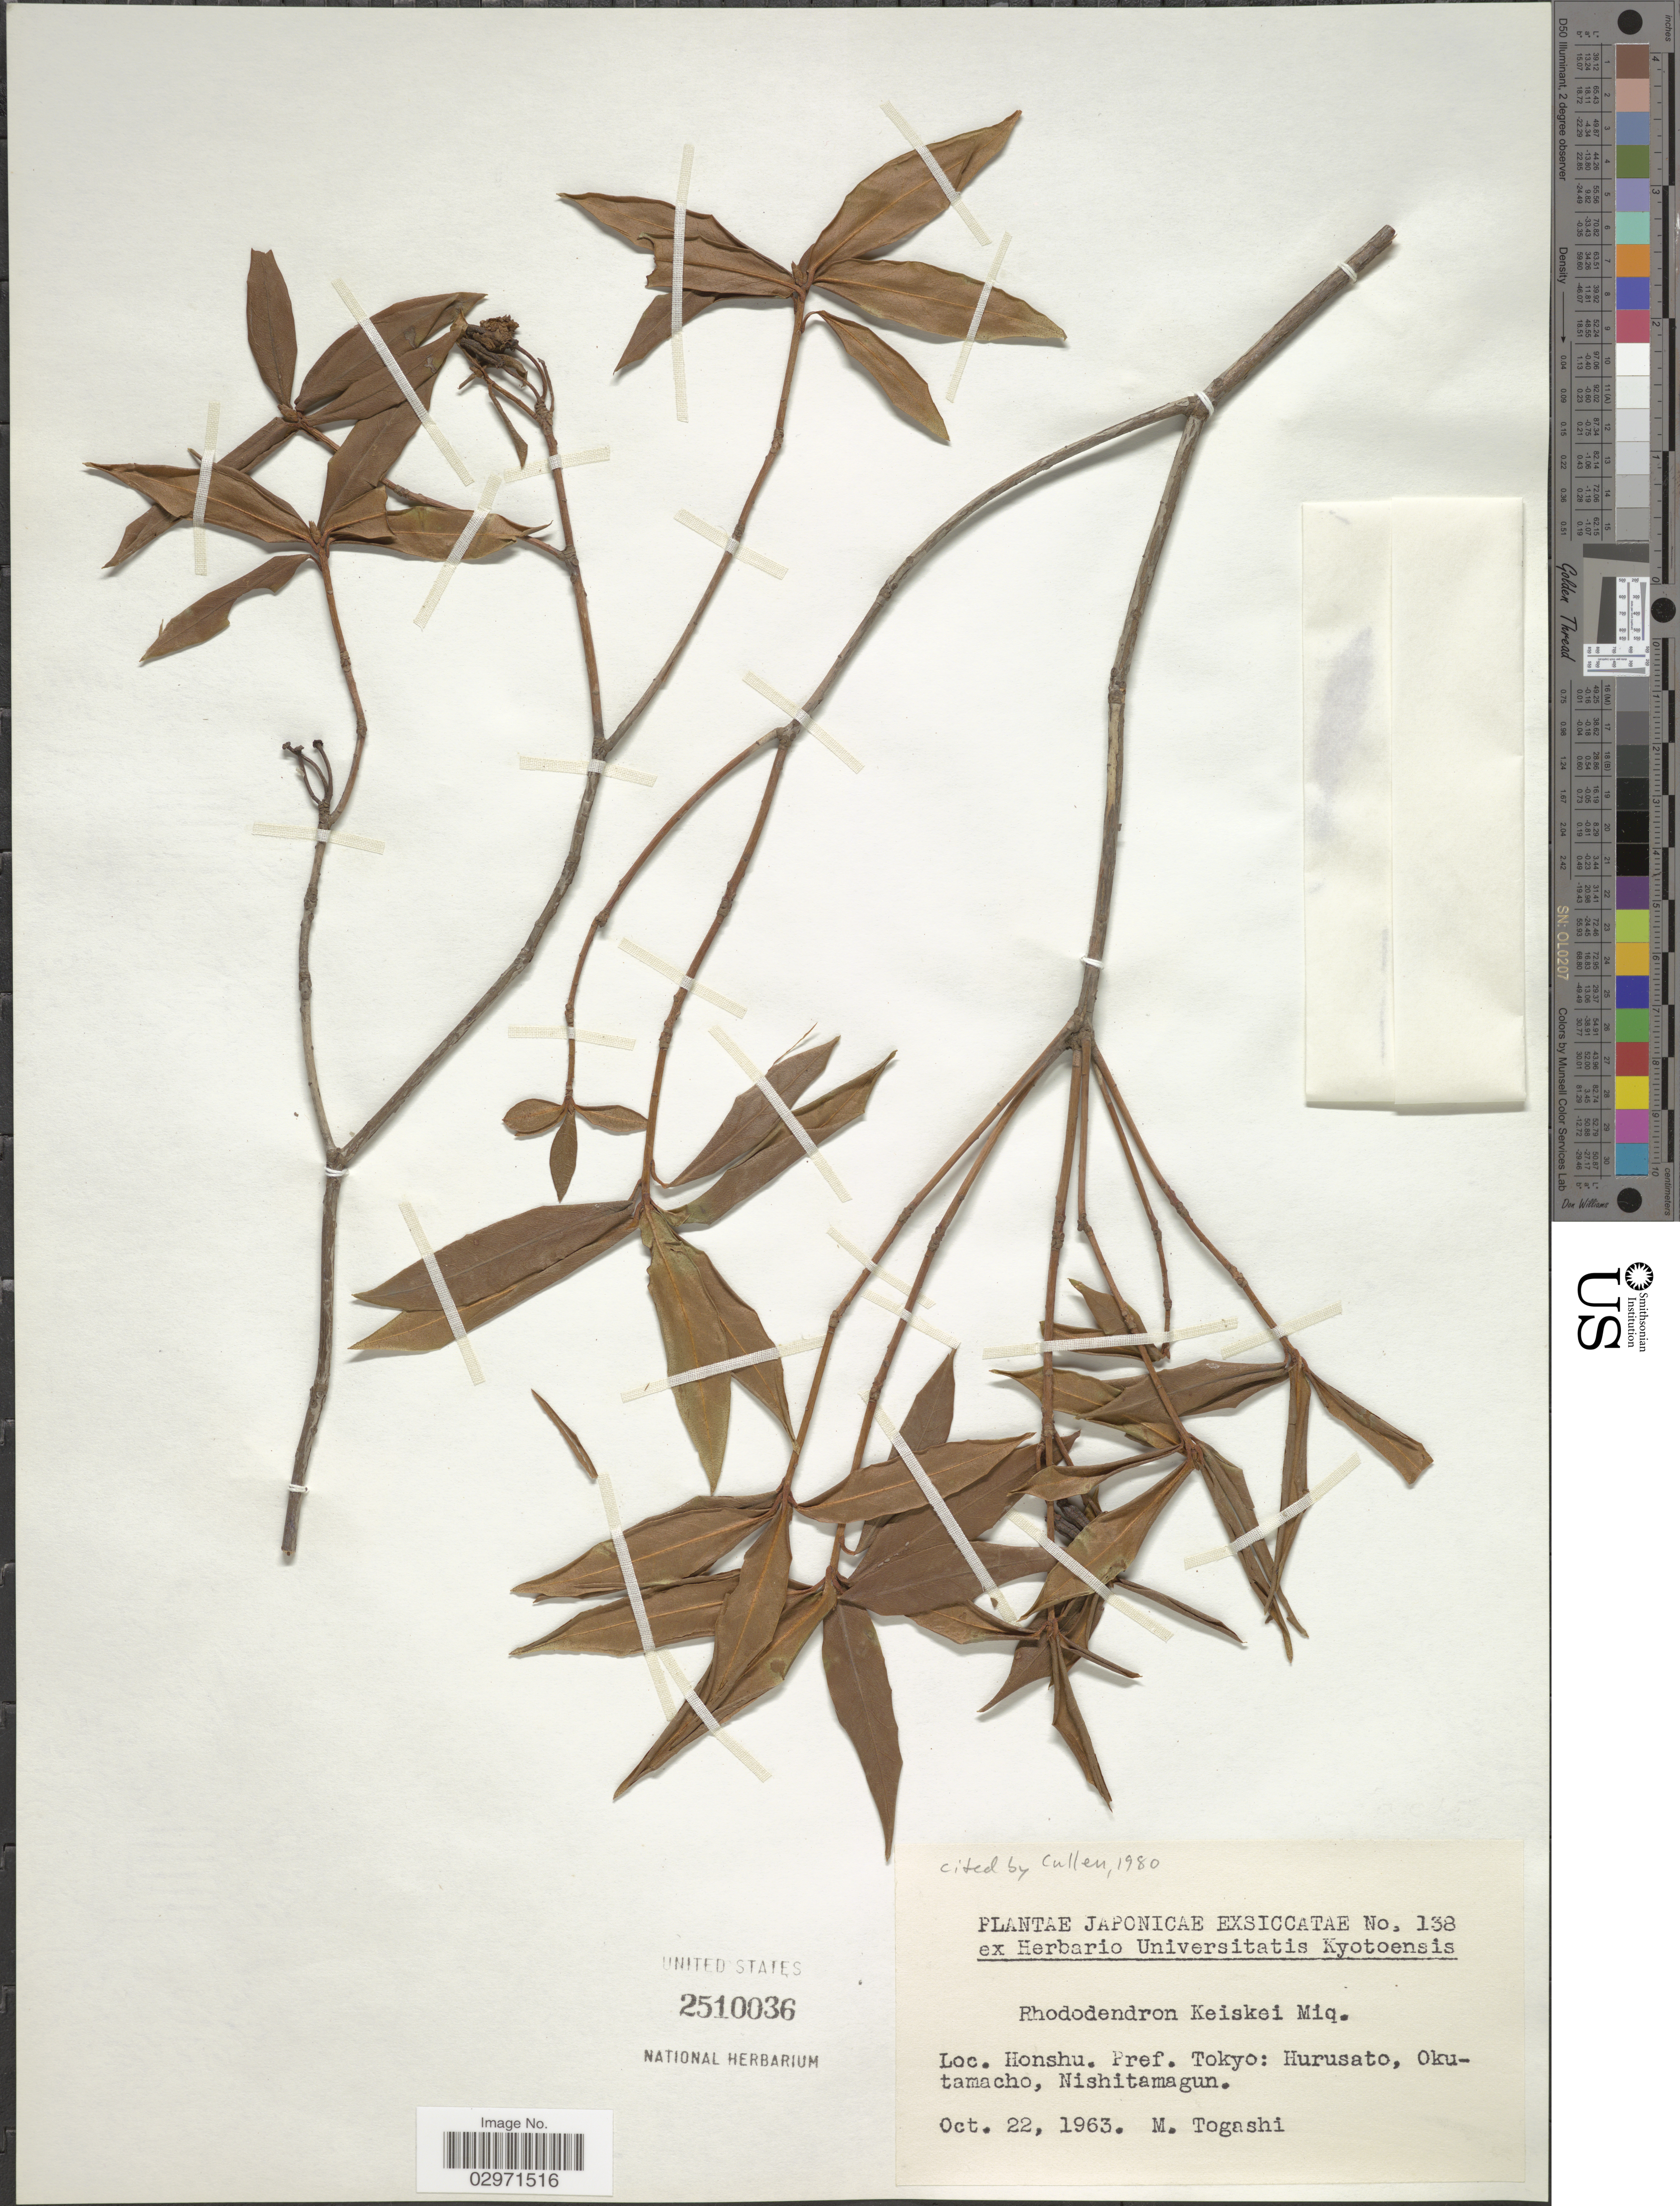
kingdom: Plantae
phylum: Tracheophyta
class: Magnoliopsida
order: Ericales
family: Ericaceae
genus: Rhododendron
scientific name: Rhododendron keiskei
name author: Miq.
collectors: M. Togashi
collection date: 1963-10-22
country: Japan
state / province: Tokyo, Federal City of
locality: Honshu. Pref. Tokyo: Hurusato, Okutamacho, Nishitamagun.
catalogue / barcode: US 2510036